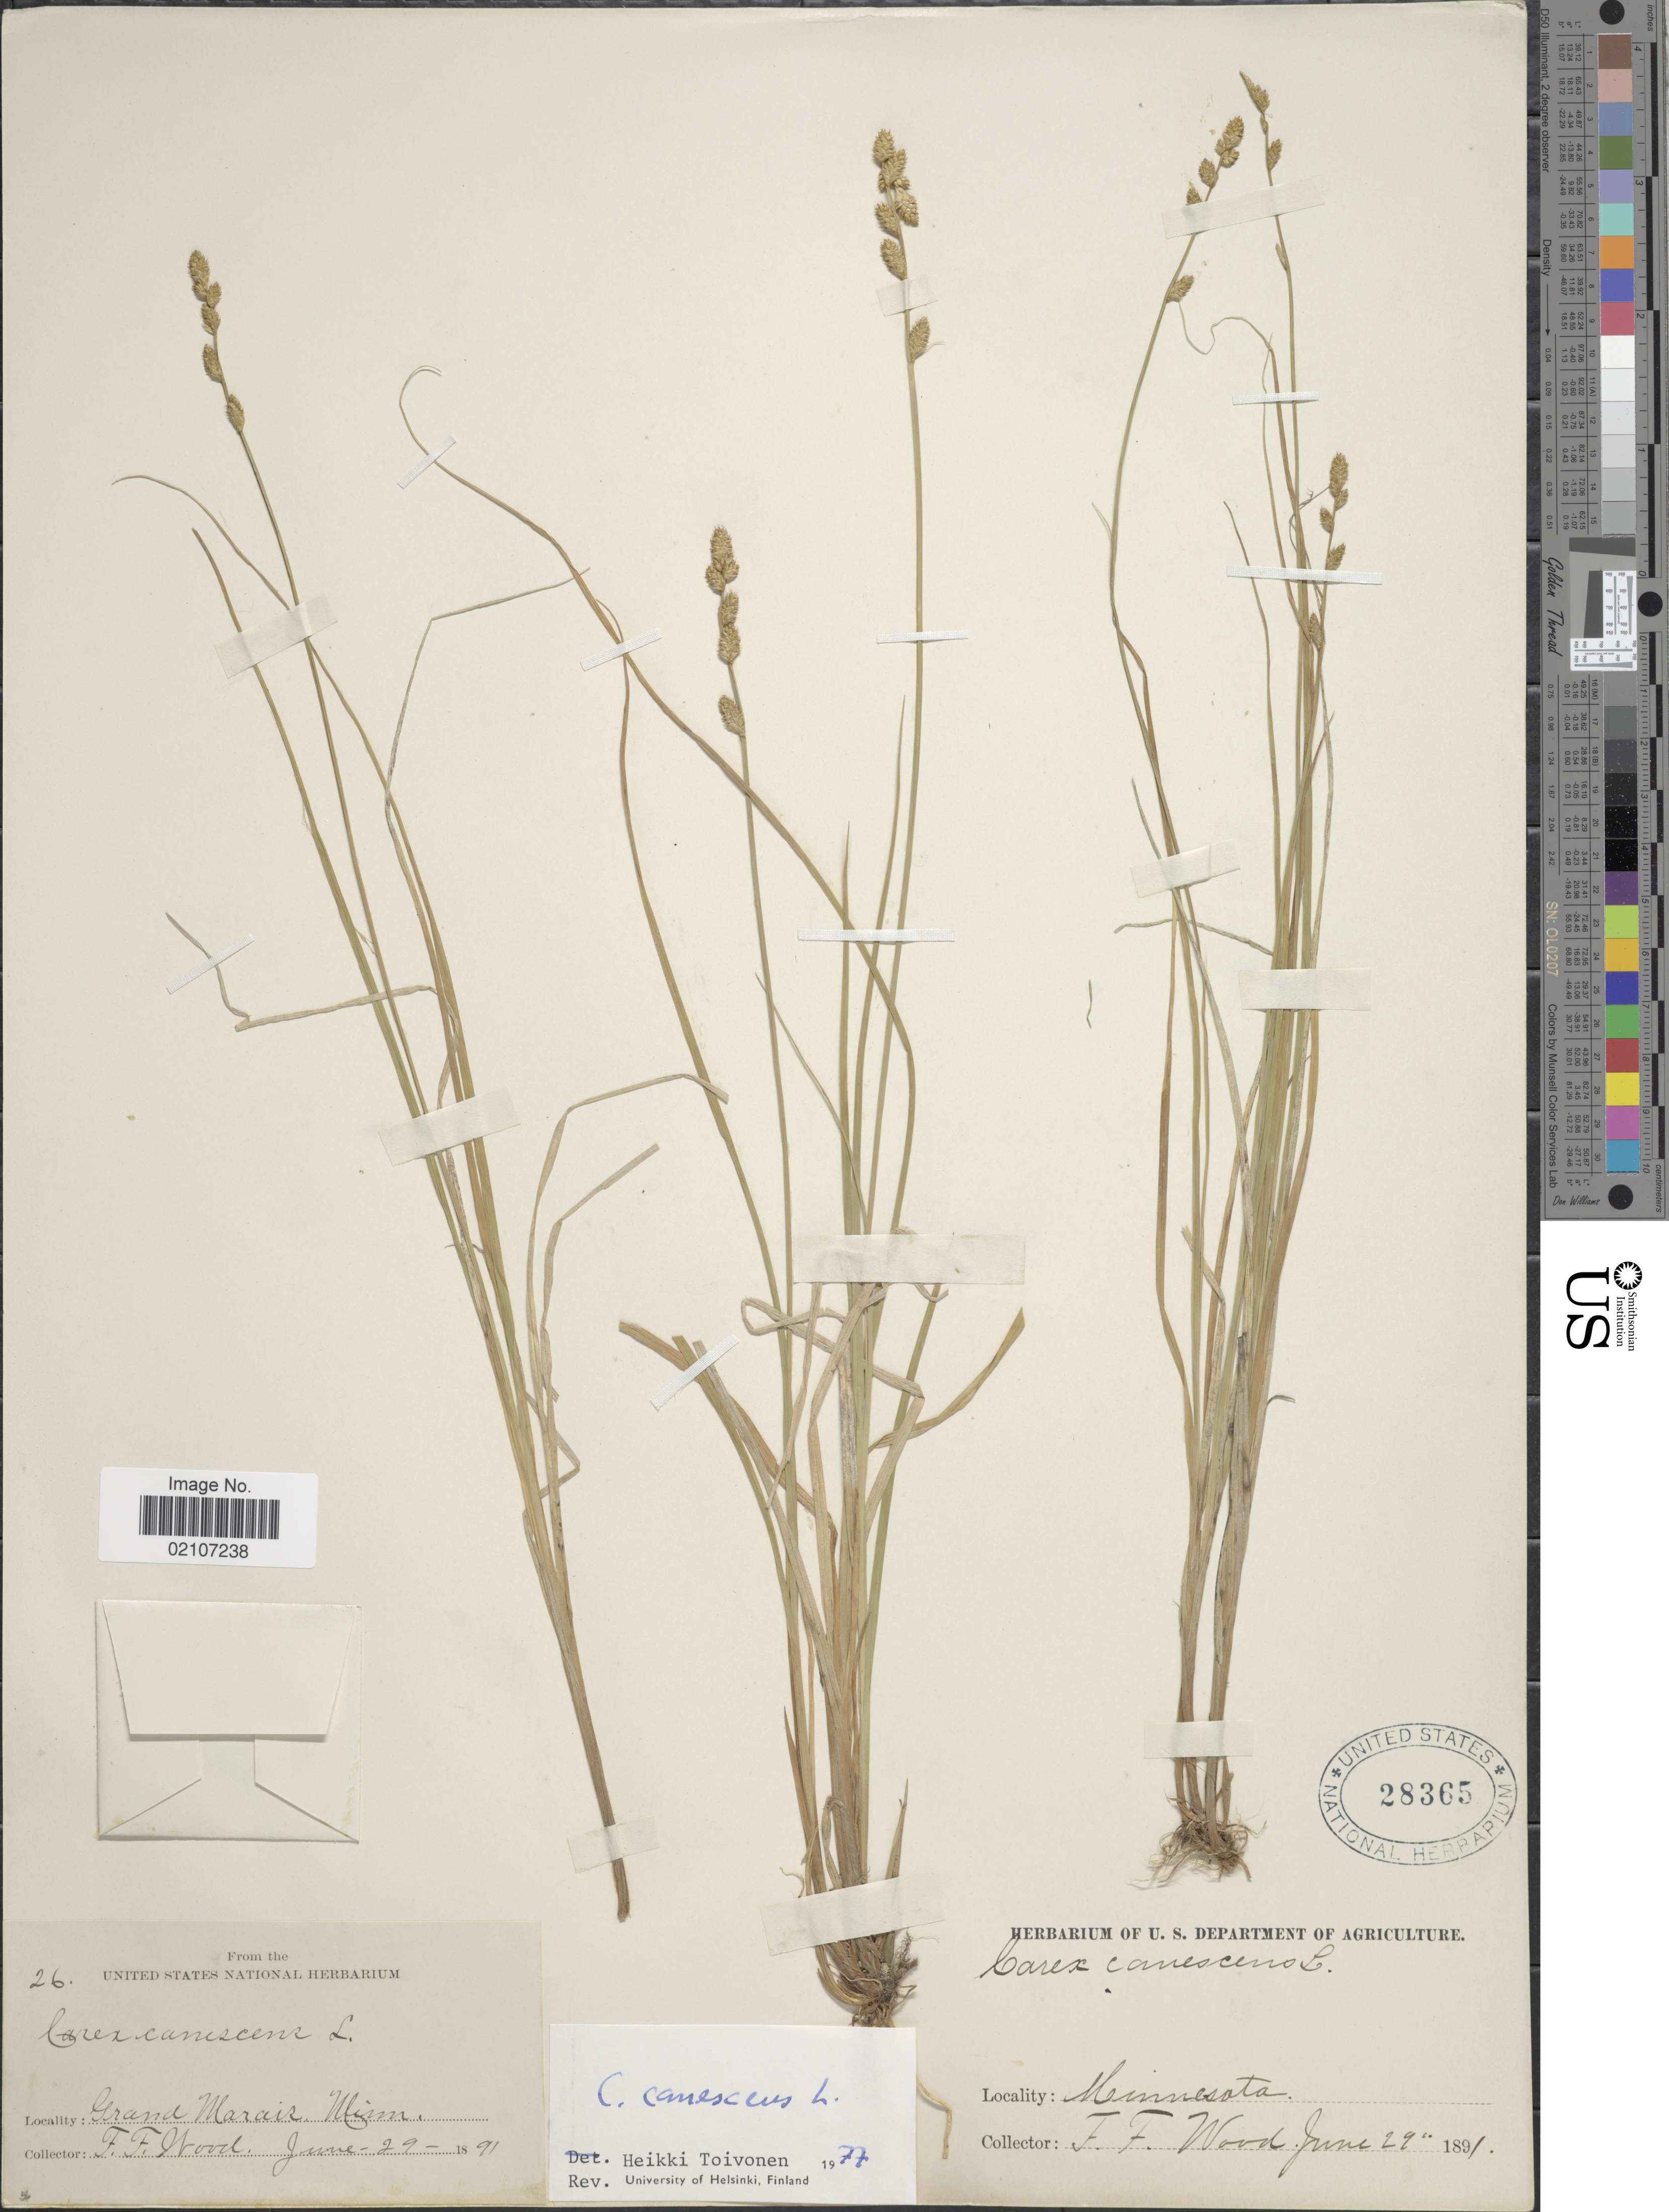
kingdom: Plantae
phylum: Tracheophyta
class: Liliopsida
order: Poales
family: Cyperaceae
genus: Carex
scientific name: Carex canescens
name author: L.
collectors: F. Wood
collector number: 26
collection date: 1891-06-29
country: United States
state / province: Minnesota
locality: Grand Marais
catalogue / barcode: US 28365